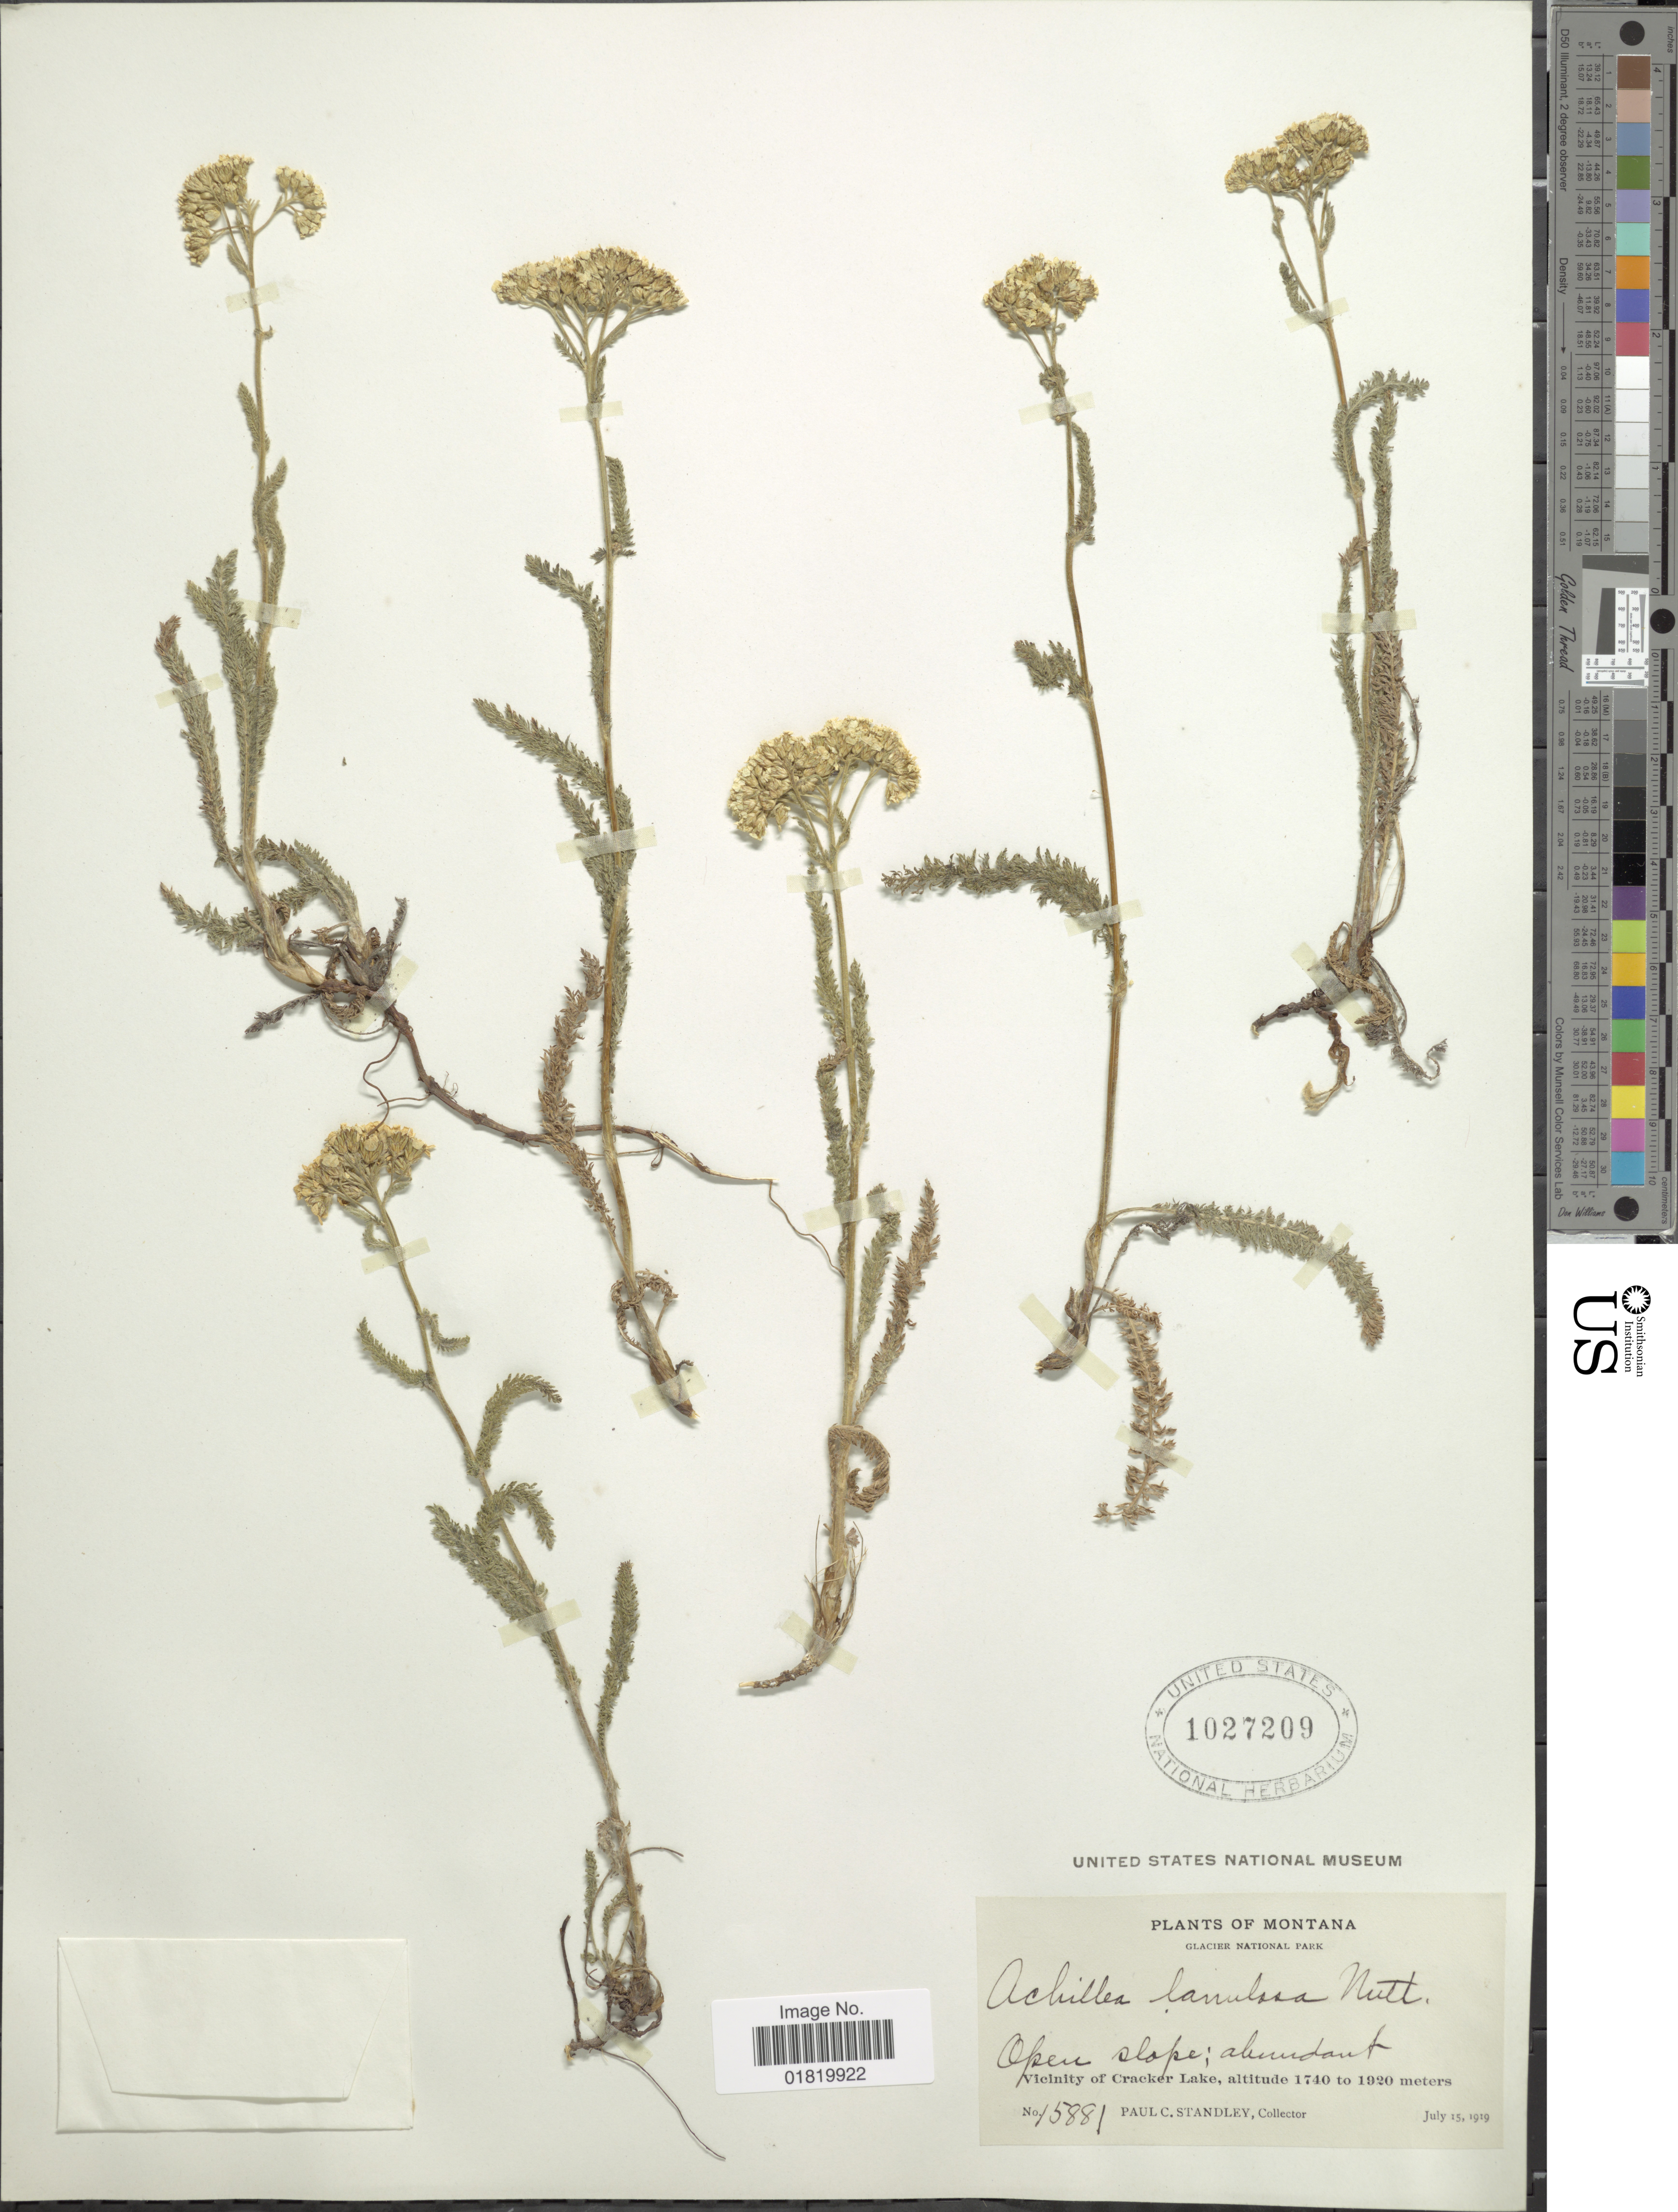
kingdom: Plantae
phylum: Tracheophyta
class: Magnoliopsida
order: Asterales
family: Asteraceae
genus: Achillea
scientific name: Achillea lanulosa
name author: Nutt.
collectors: P. C. Standley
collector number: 15881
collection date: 1919-07-15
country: United States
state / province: Montana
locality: Glacier National Park. Vicinity of Cracker Lake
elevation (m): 1740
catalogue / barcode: US 1027209